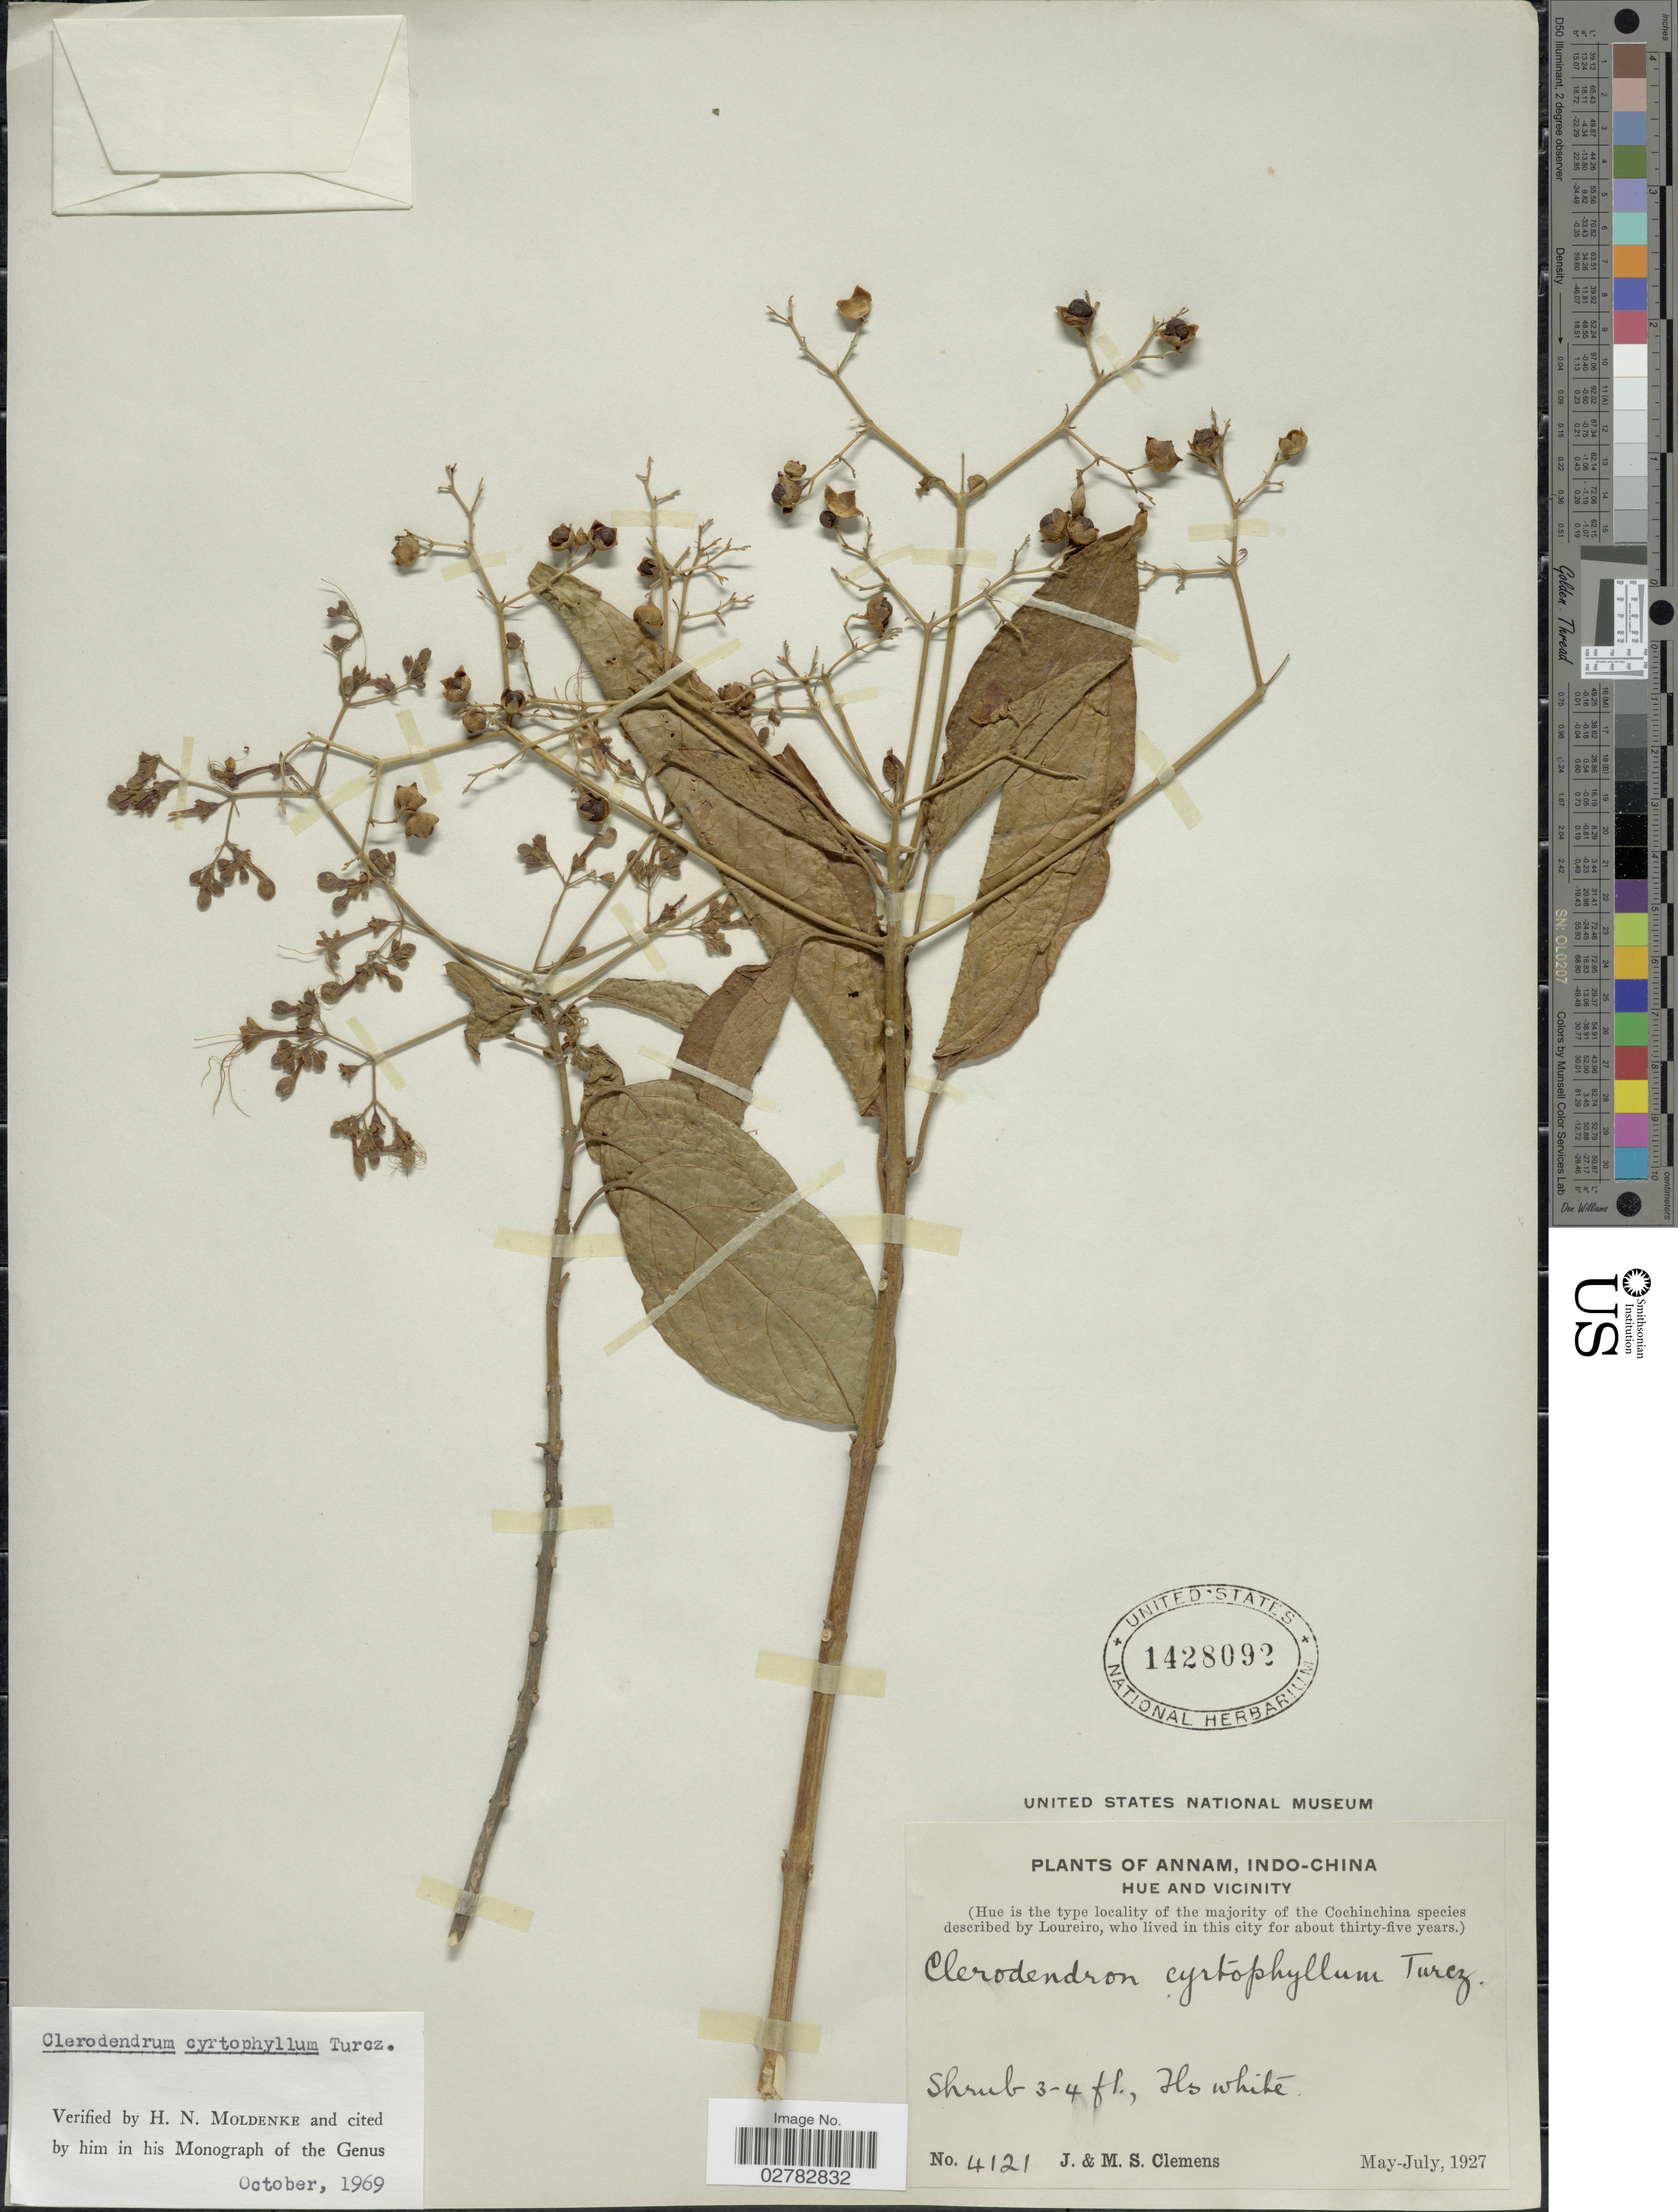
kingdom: Plantae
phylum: Tracheophyta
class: Magnoliopsida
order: Lamiales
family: Lamiaceae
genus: Clerodendrum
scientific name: Clerodendrum cyrtophyllum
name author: Turcz.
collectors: J. Clemens & M. S. Clemens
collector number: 4121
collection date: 1927-05/1927-07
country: Vietnam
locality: Annam, Indo-China. Hue and vicinity.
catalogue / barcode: US 1428092